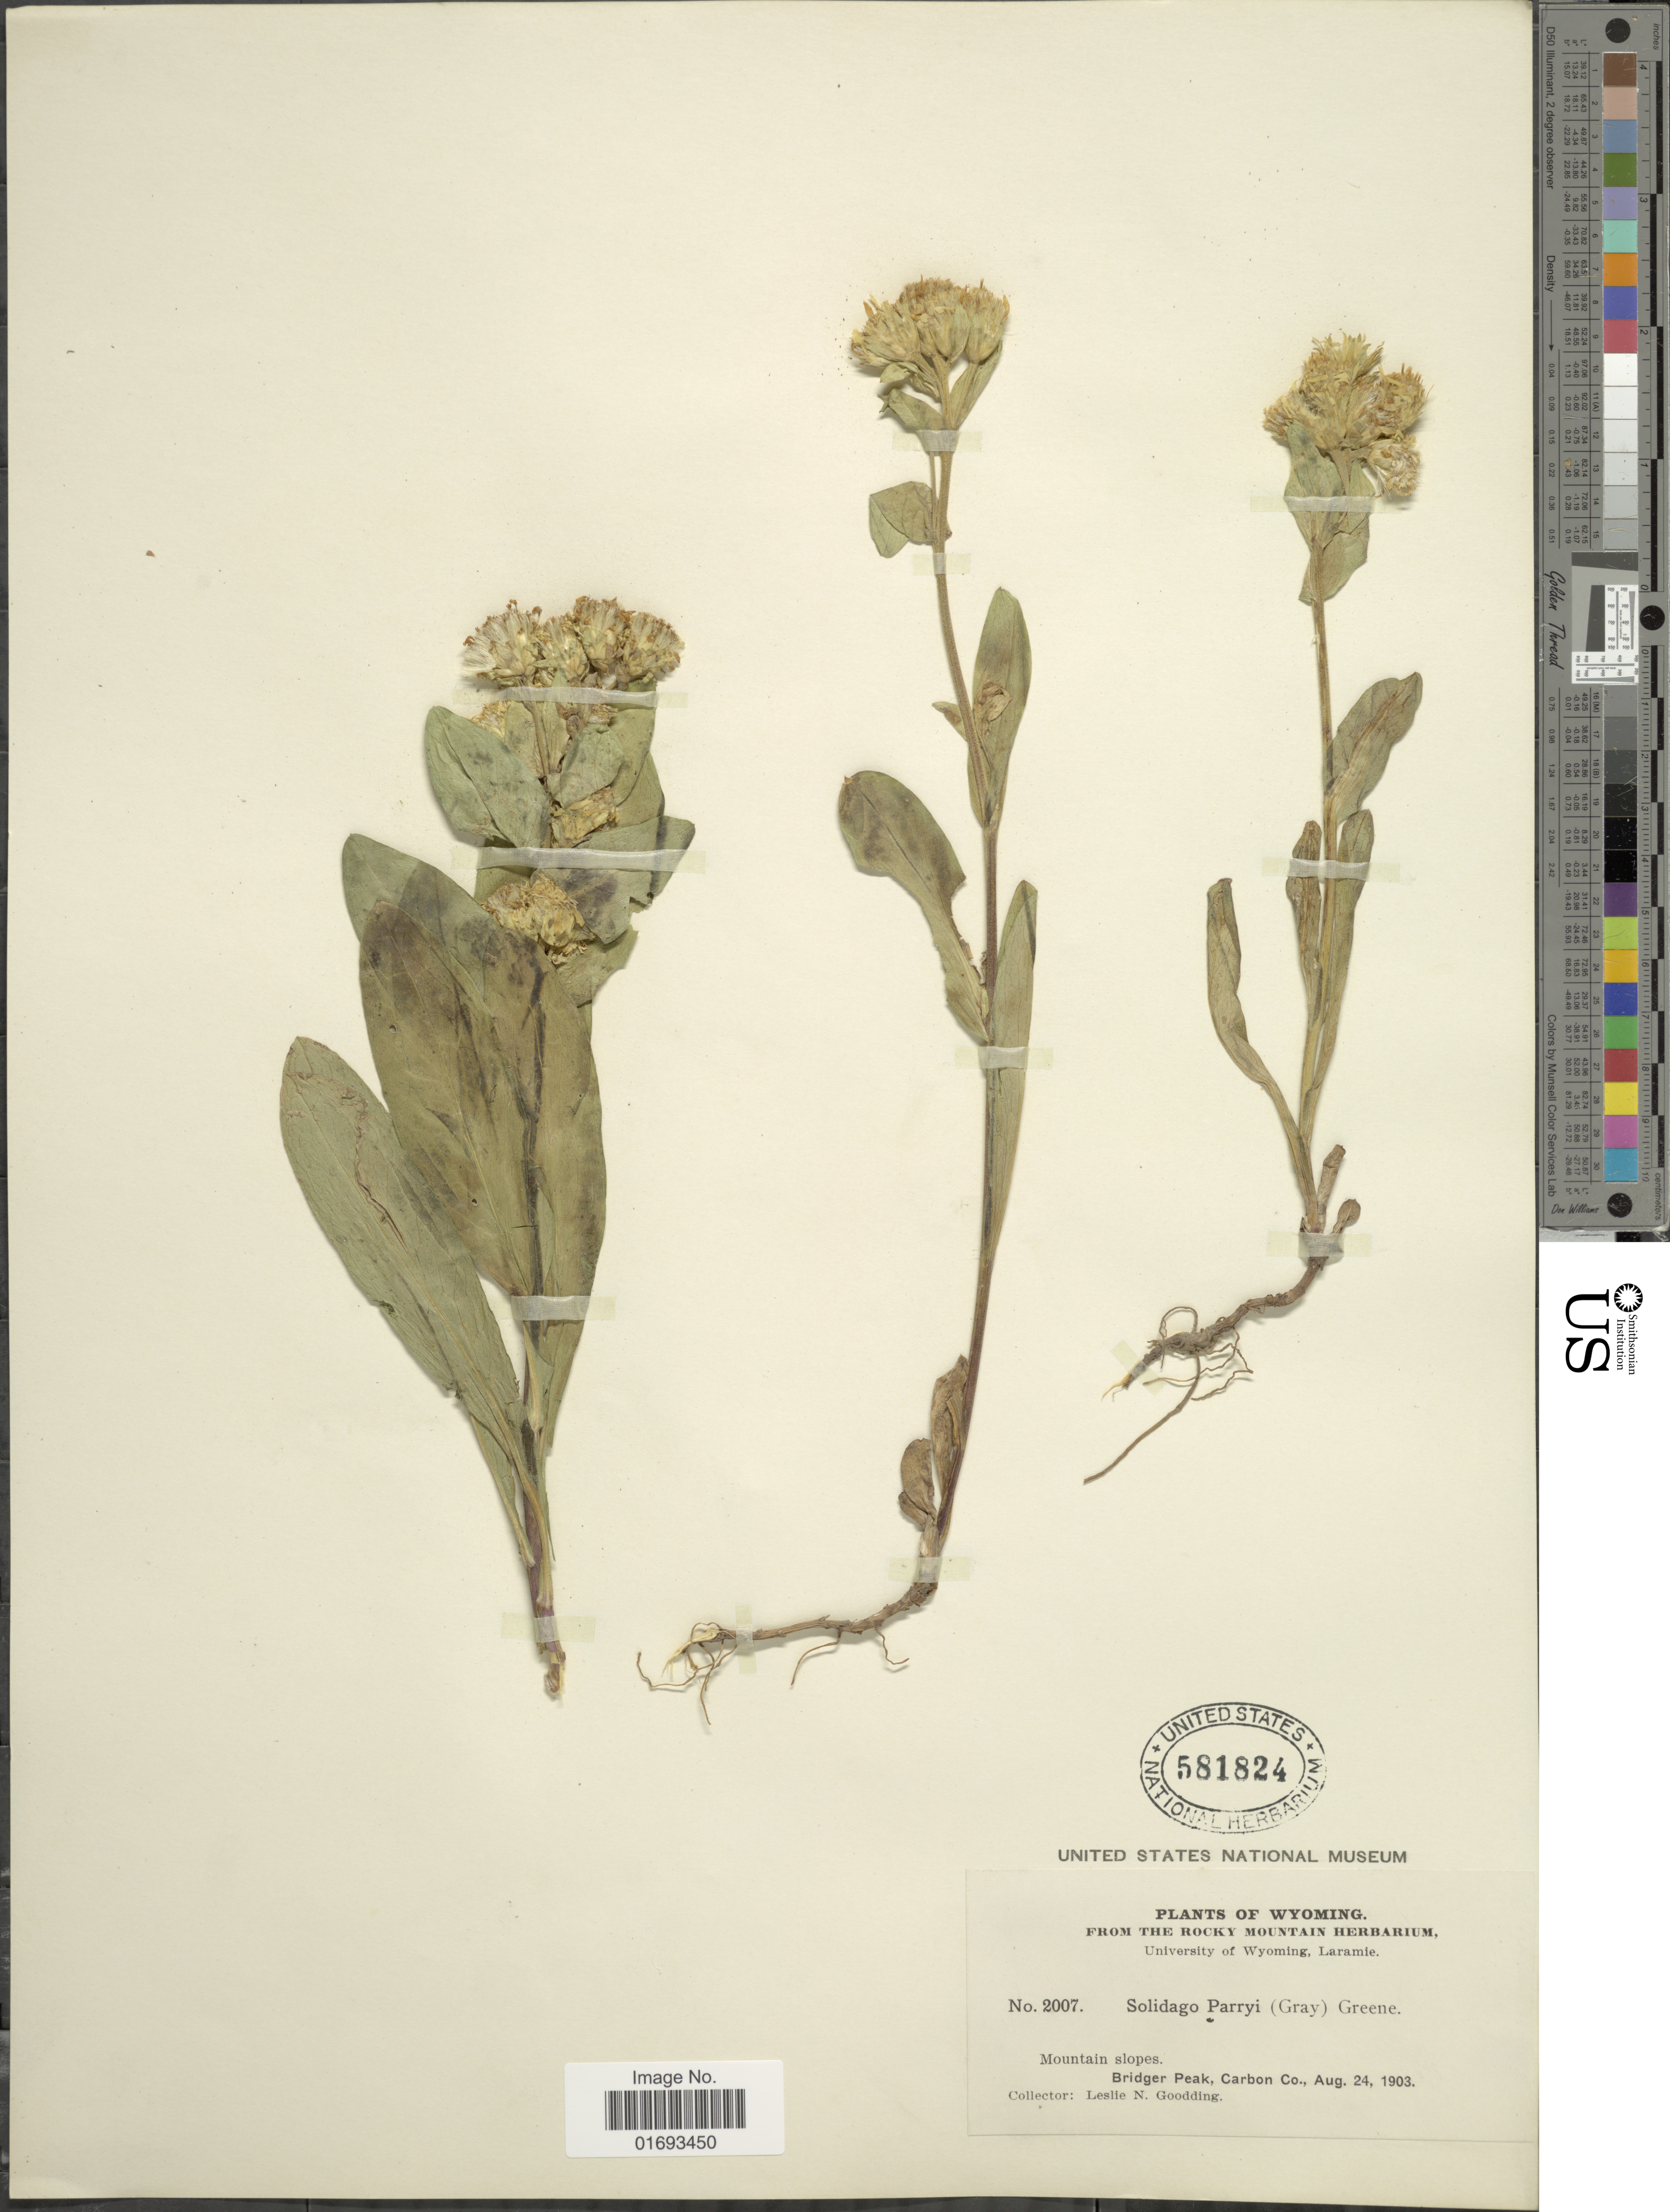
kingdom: Plantae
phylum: Tracheophyta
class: Magnoliopsida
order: Asterales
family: Asteraceae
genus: Oreochrysum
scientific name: Oreochrysum parryi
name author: (A. Gray) Rydb.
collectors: L. N. Goodding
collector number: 2007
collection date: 1903-08-24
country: United States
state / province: Wyoming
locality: Mountain slopes, Bridger Peak, Carbon Co.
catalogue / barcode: US 581824